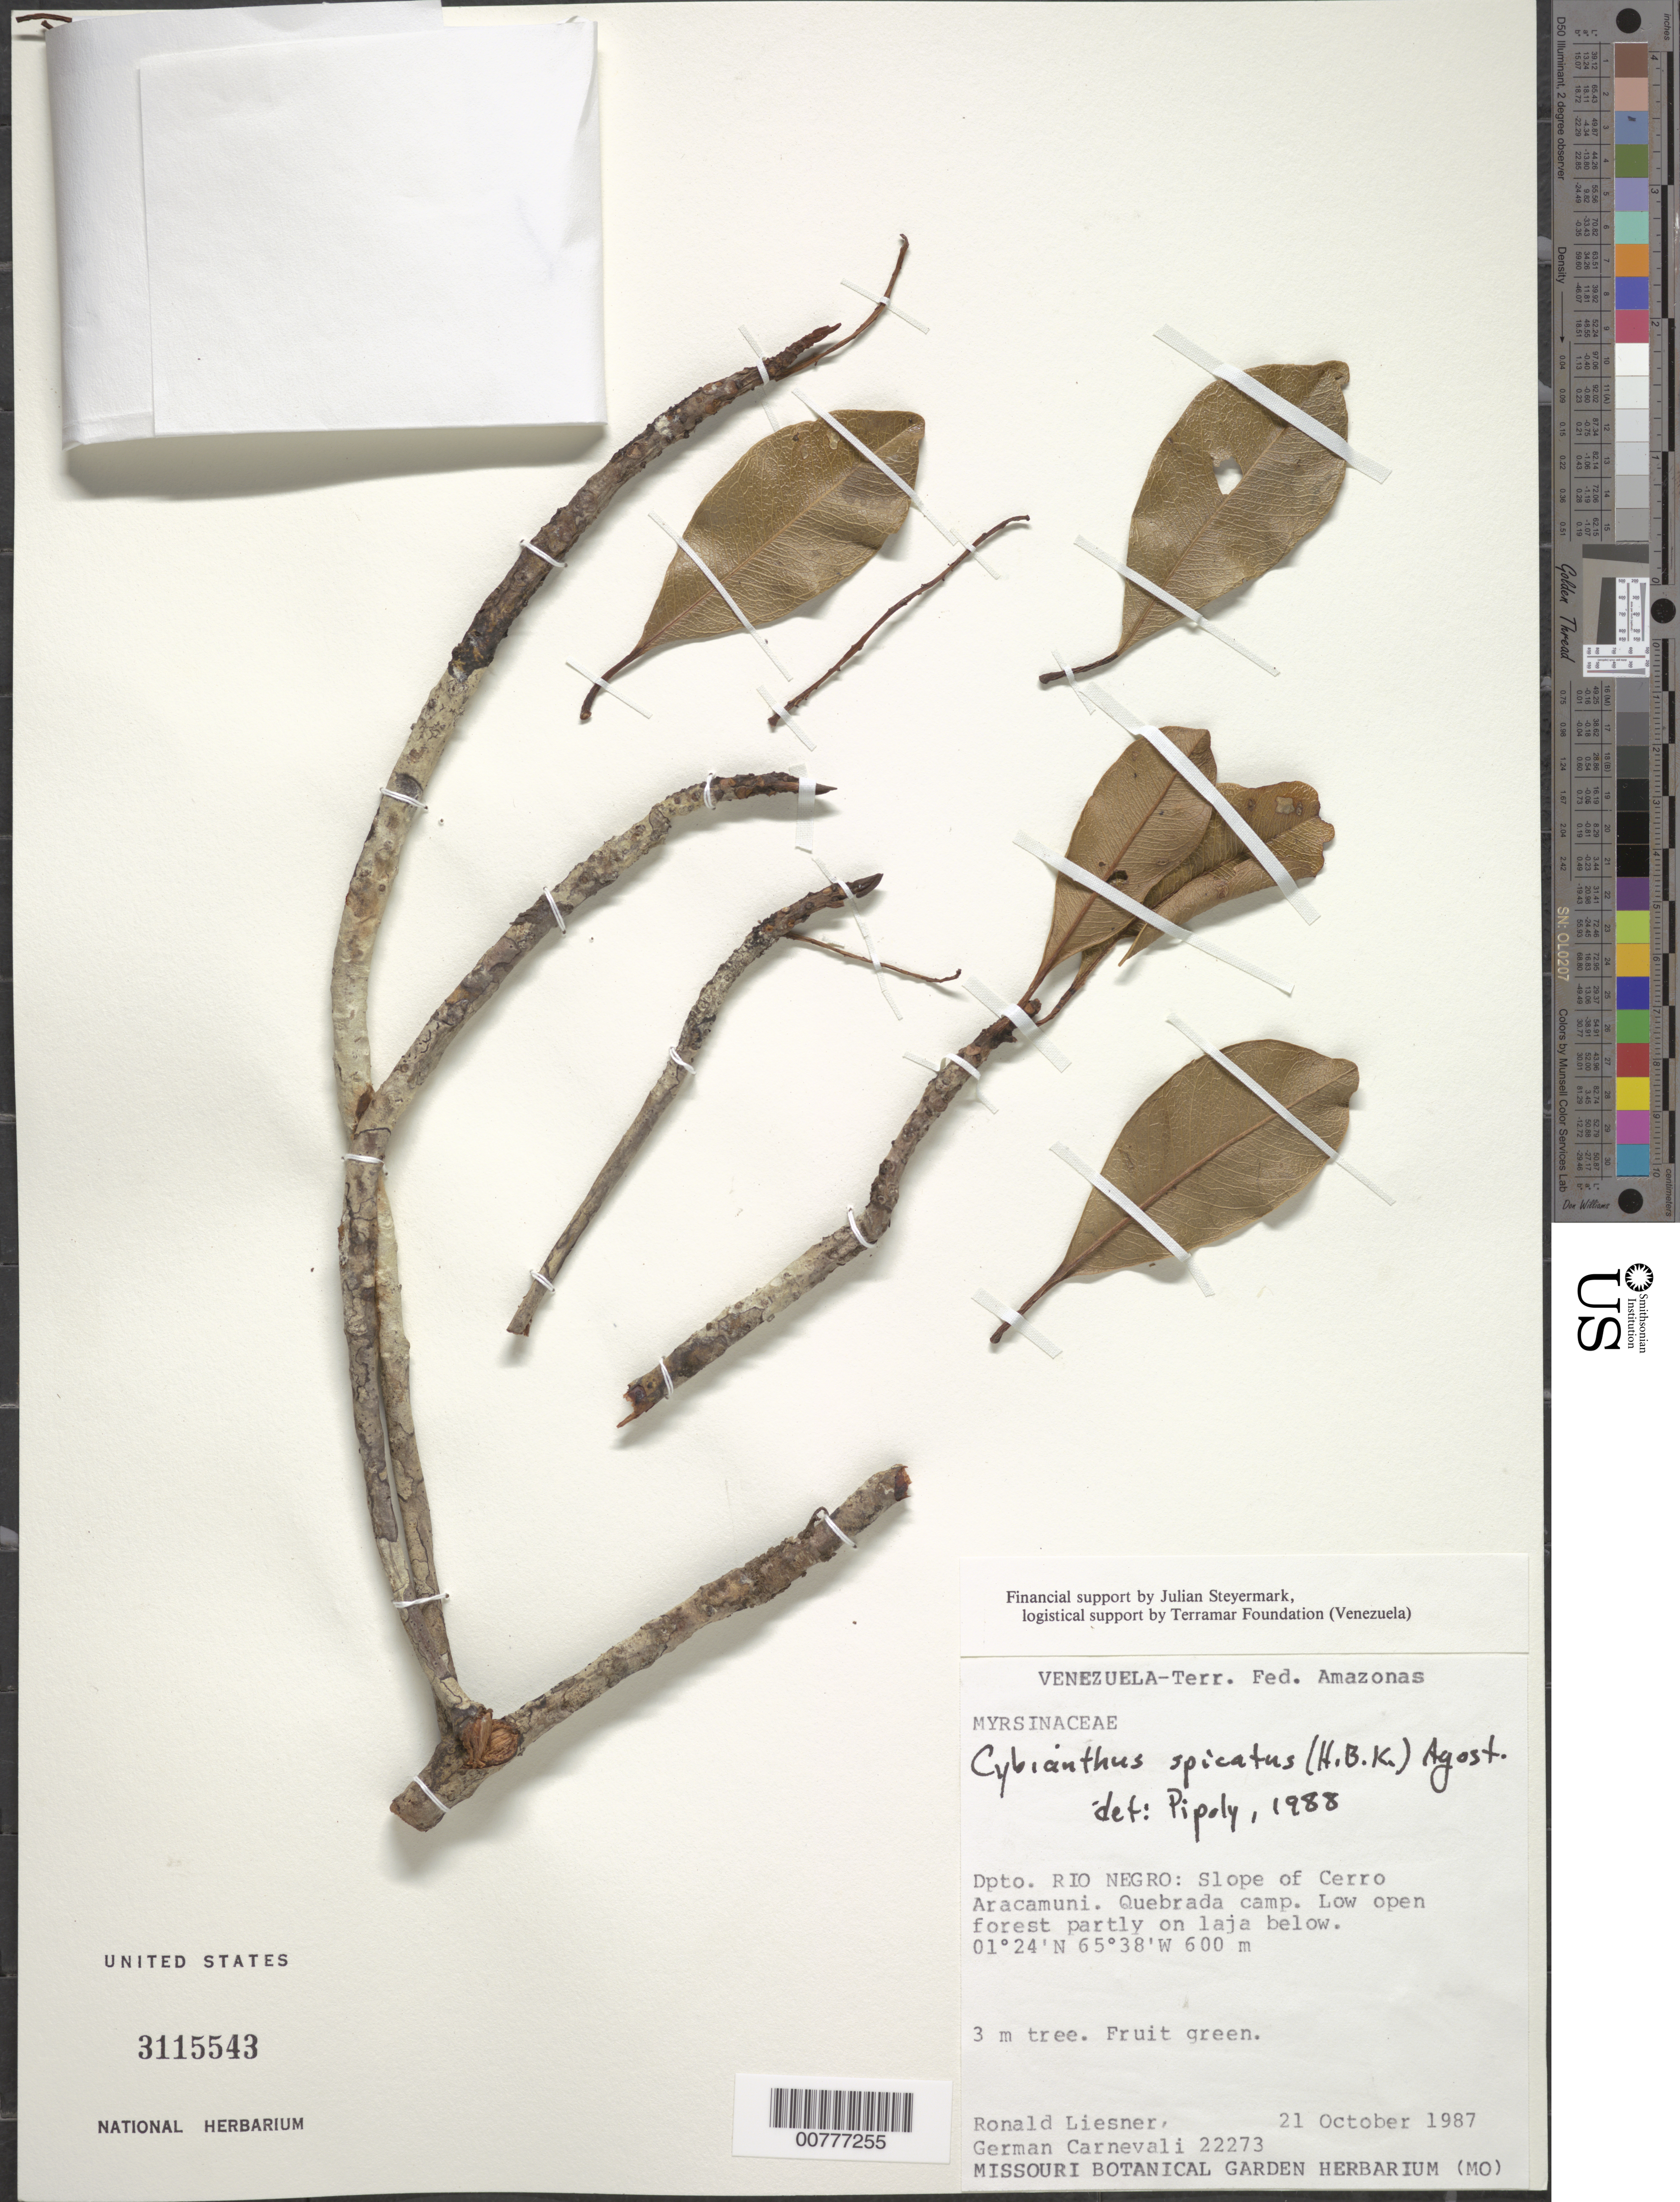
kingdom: Plantae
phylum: Tracheophyta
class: Magnoliopsida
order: Ericales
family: Primulaceae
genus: Cybianthus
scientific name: Cybianthus spicatus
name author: (Kunth) G. Agostini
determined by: Pipoly, J. J., III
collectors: R. L. Liesner & F. Delascio C.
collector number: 22273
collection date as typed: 21-Oct-87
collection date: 1987-10-21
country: Venezuela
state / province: Amazonas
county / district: Río Negro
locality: Cerro Aracamuni, slope, Quebrada camp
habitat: Low open forest partly on laja below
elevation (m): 600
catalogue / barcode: US 3115543